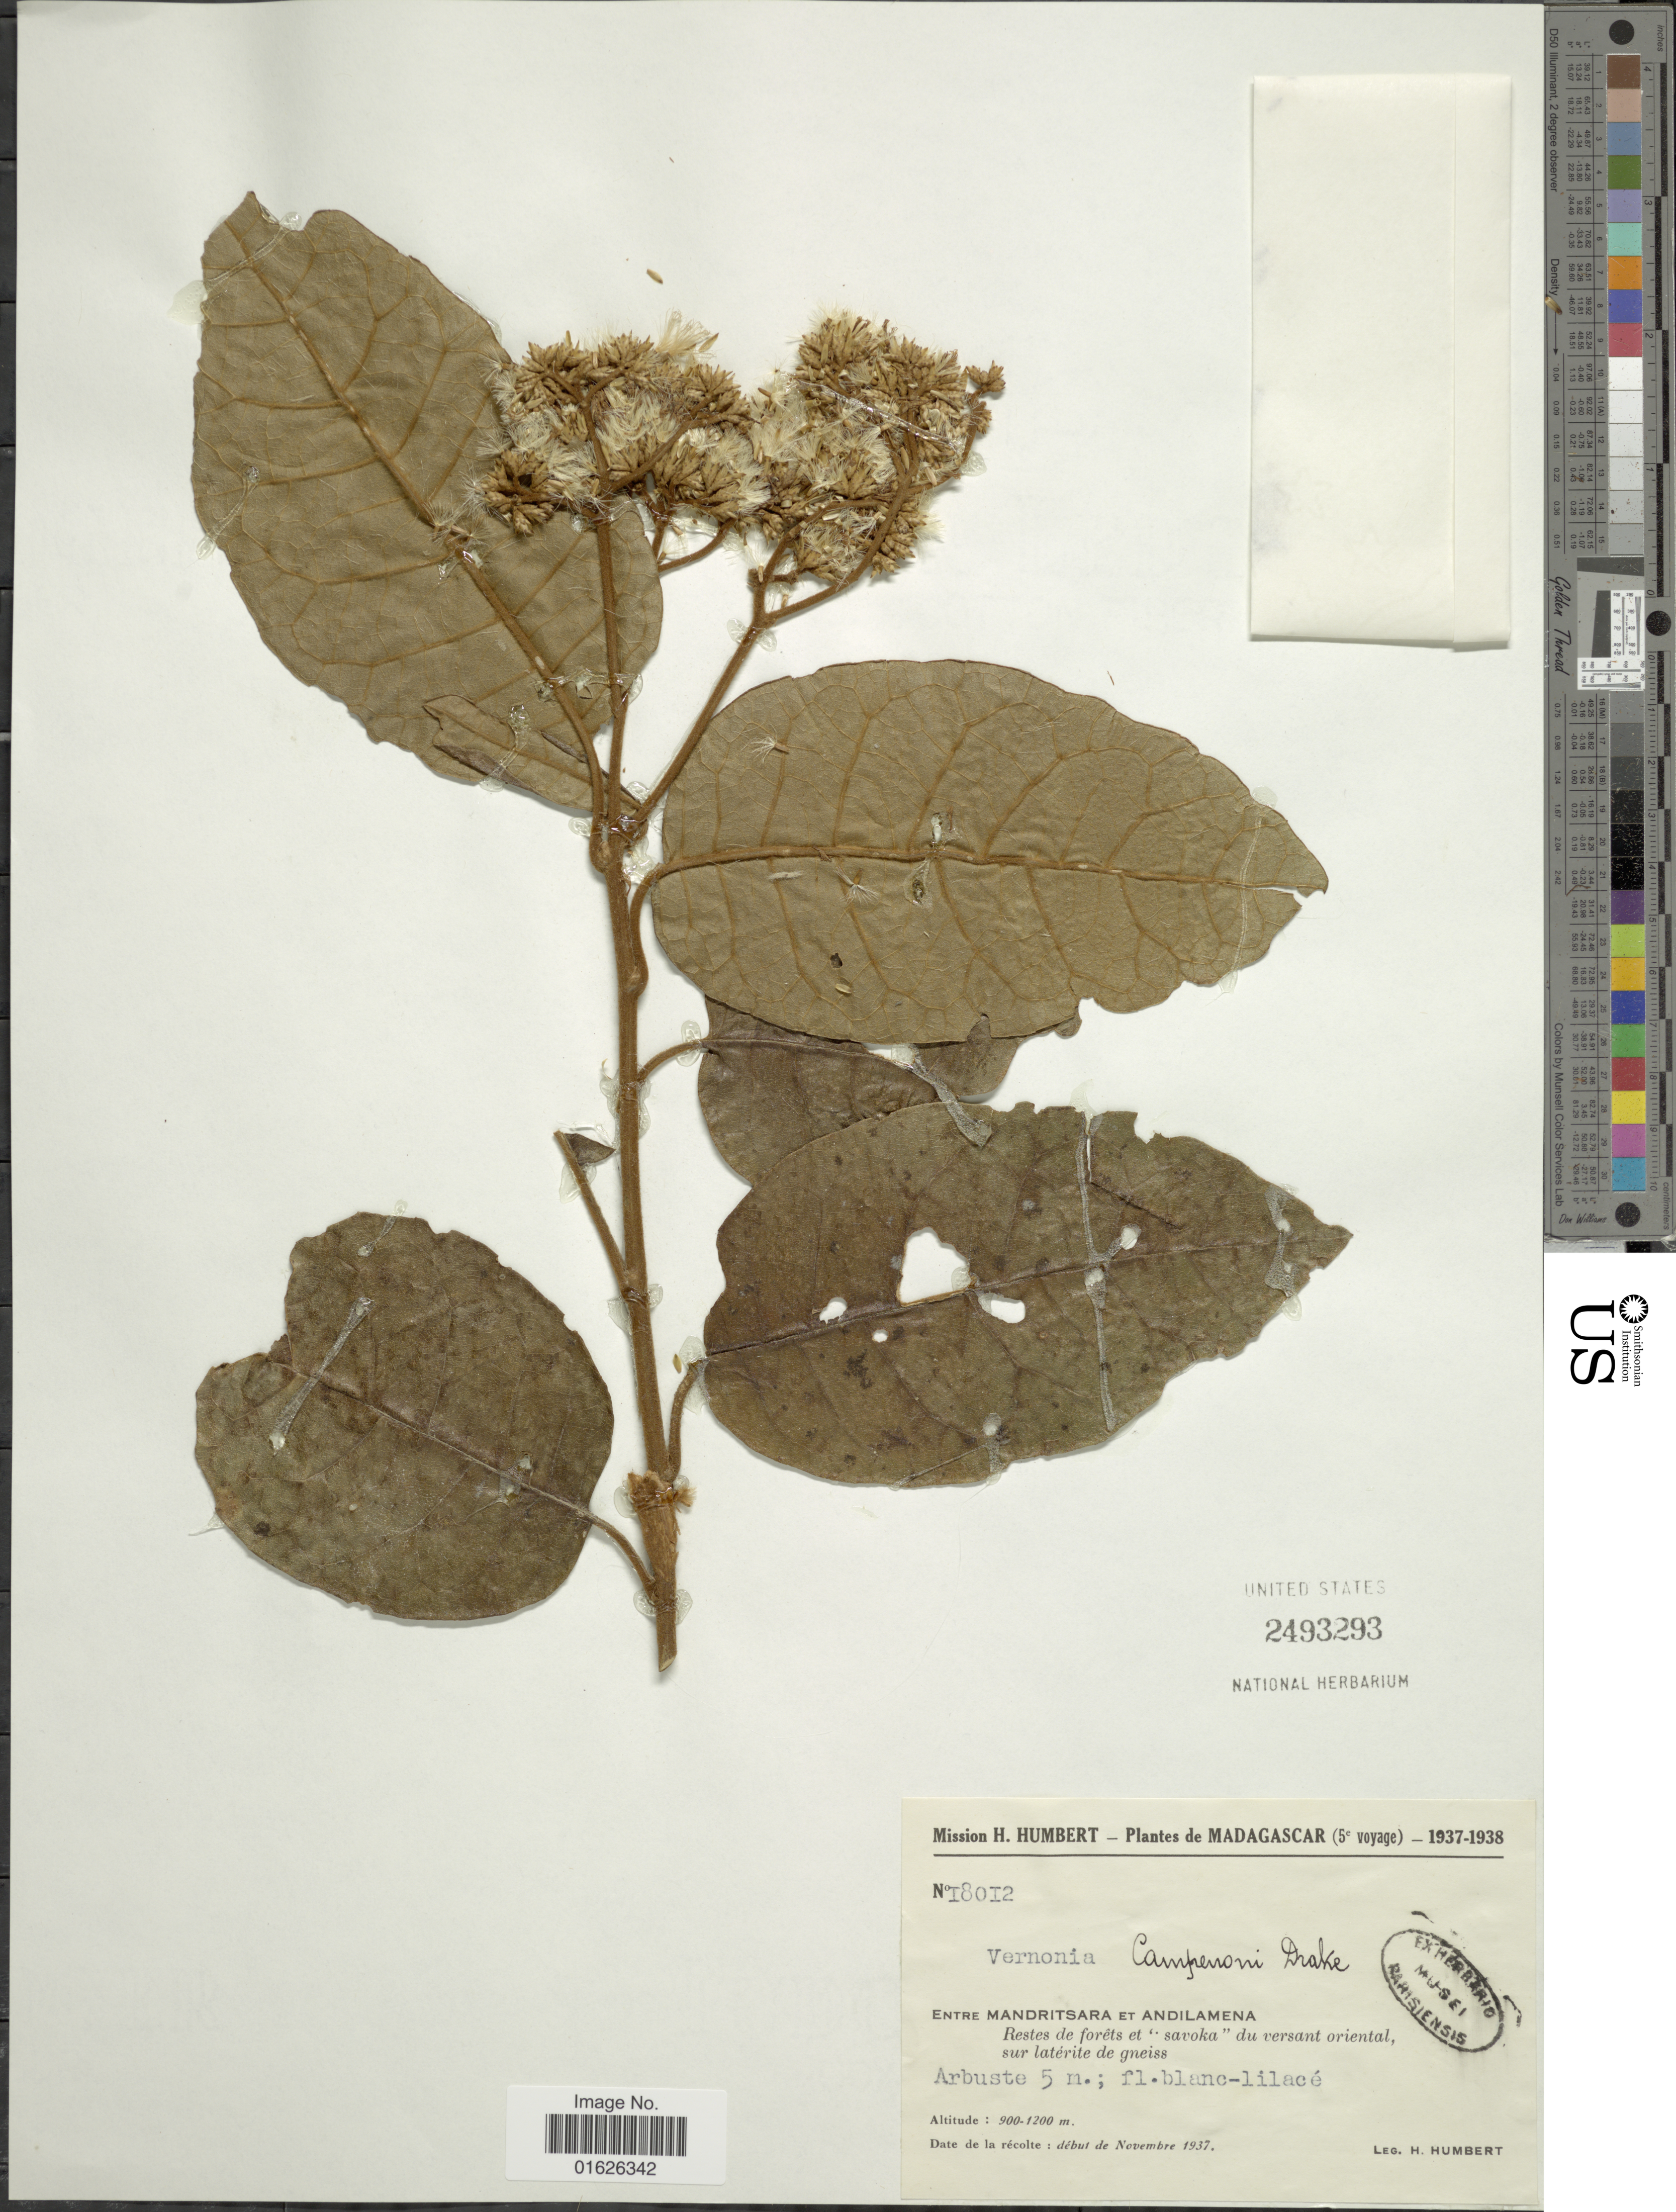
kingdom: Plantae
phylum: Tracheophyta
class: Magnoliopsida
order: Asterales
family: Asteraceae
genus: Gymnanthemum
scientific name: Gymnanthemum baronii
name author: (Baker) H. Rob.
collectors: H. Humbert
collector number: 18012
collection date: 1937-11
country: Madagascar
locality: Entre Madritsara et Andilamena, Restes de forts et 'Savoka 'Du versant oriental sur laterite de gneiss.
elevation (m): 900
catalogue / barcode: US 2993293